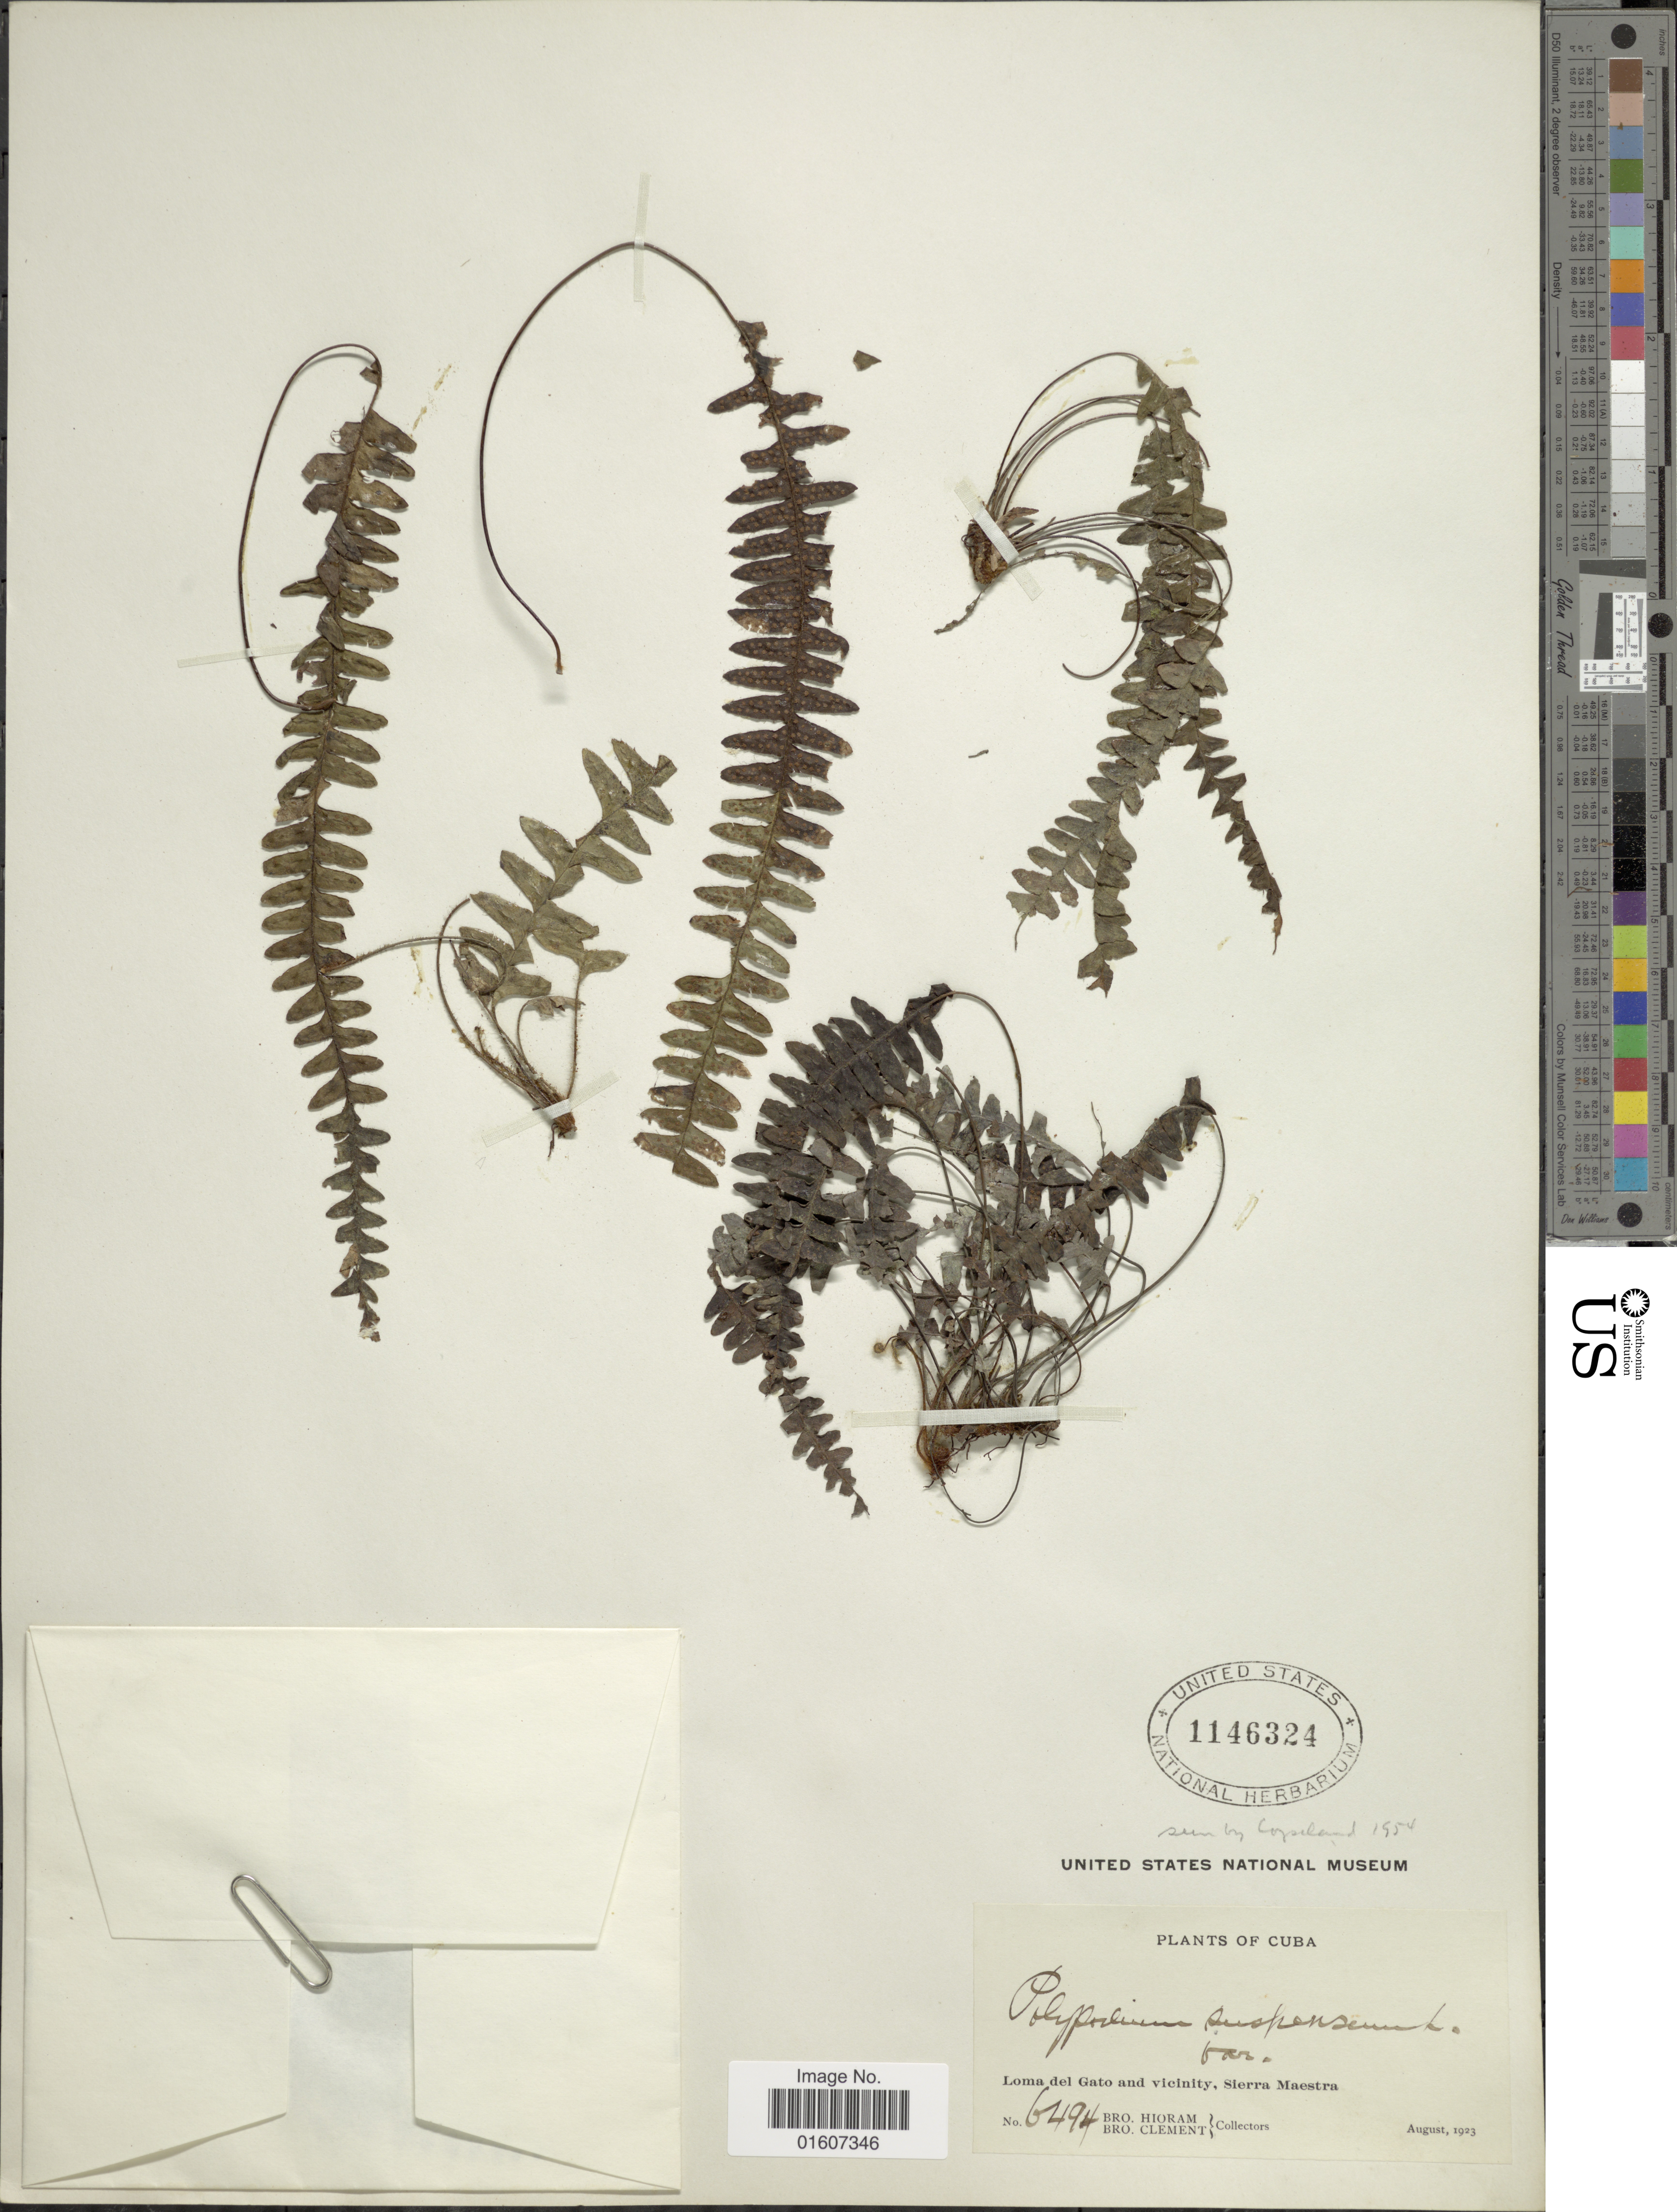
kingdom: Plantae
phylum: Tracheophyta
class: Polypodiopsida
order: Polypodiales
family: Polypodiaceae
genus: Terpsichore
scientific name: Terpsichore asplenifolia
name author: (L.) A.R. Sm.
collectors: Bro. Hioram & B. Clement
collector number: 6494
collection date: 1923-08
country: Cuba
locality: Loma del Gato and vicinity, Sierra Maestra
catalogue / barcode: US 1146324